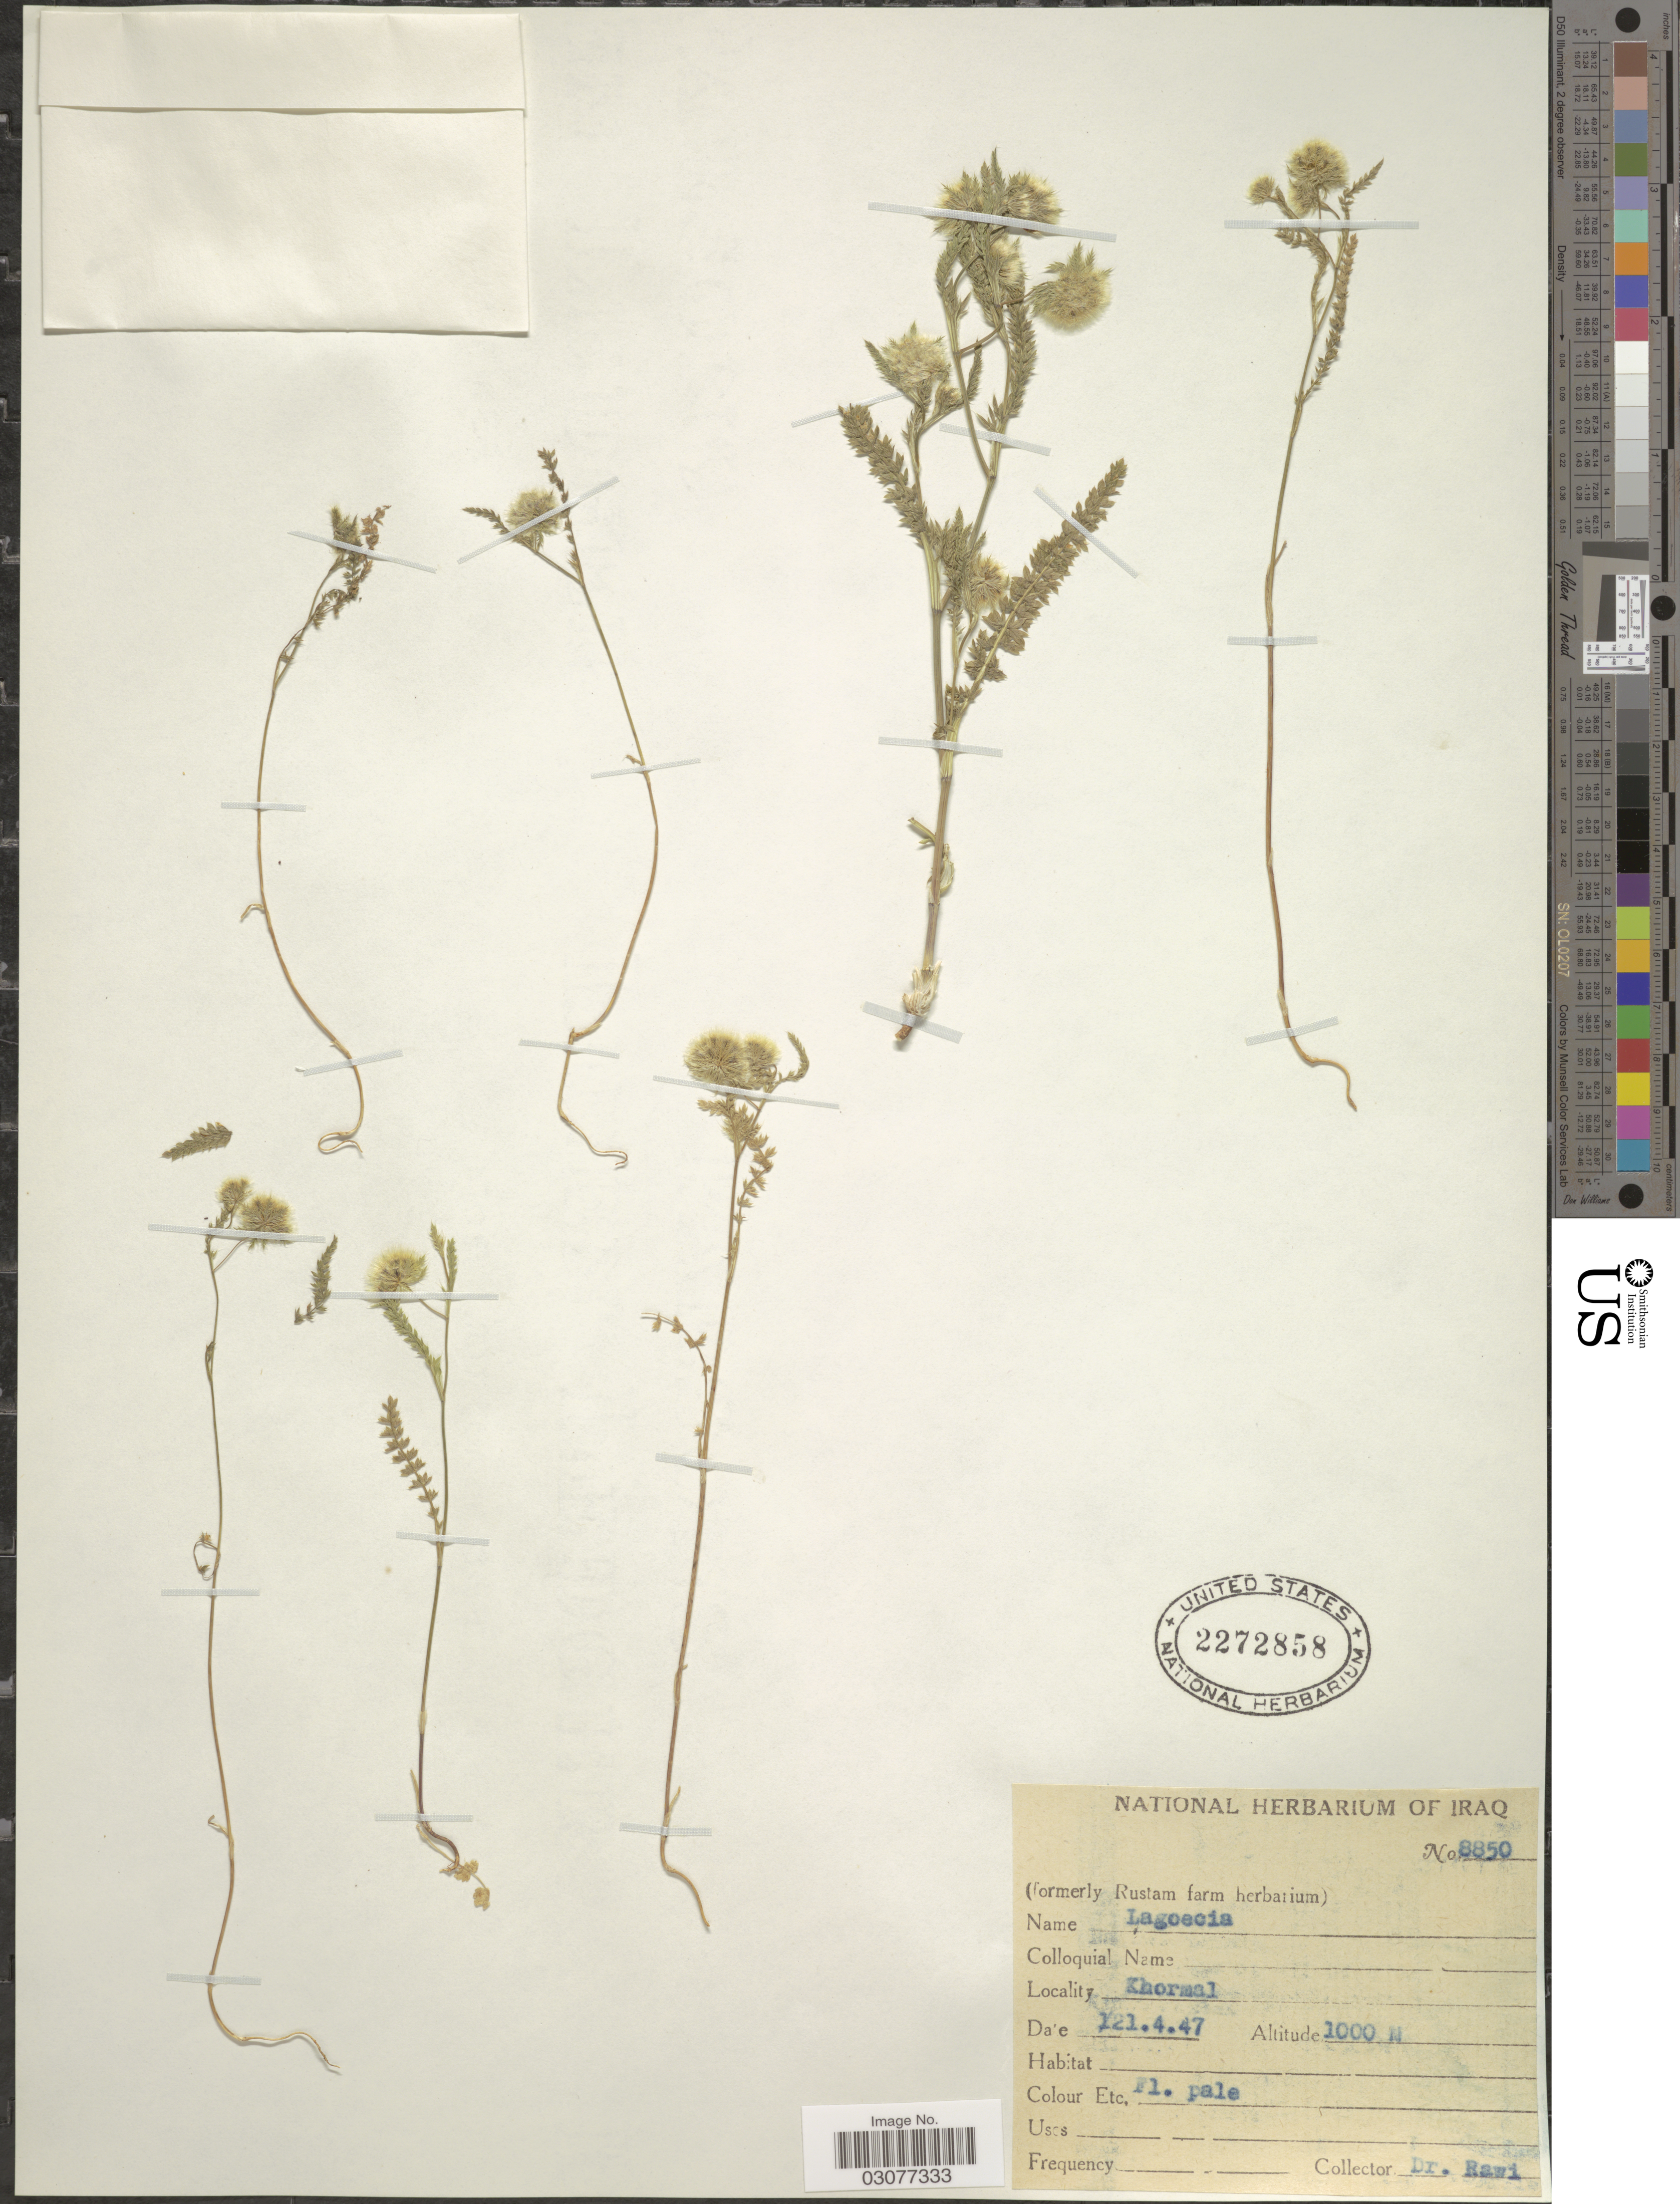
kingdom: Plantae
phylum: Tracheophyta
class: Magnoliopsida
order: Apiales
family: Apiaceae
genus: Lagoecia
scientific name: Lagoecia sp.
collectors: -. Rawi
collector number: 8850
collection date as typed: Transcribed d/m/y: 21/4/47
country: Iraq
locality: Khormal.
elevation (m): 1000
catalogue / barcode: US 2272858